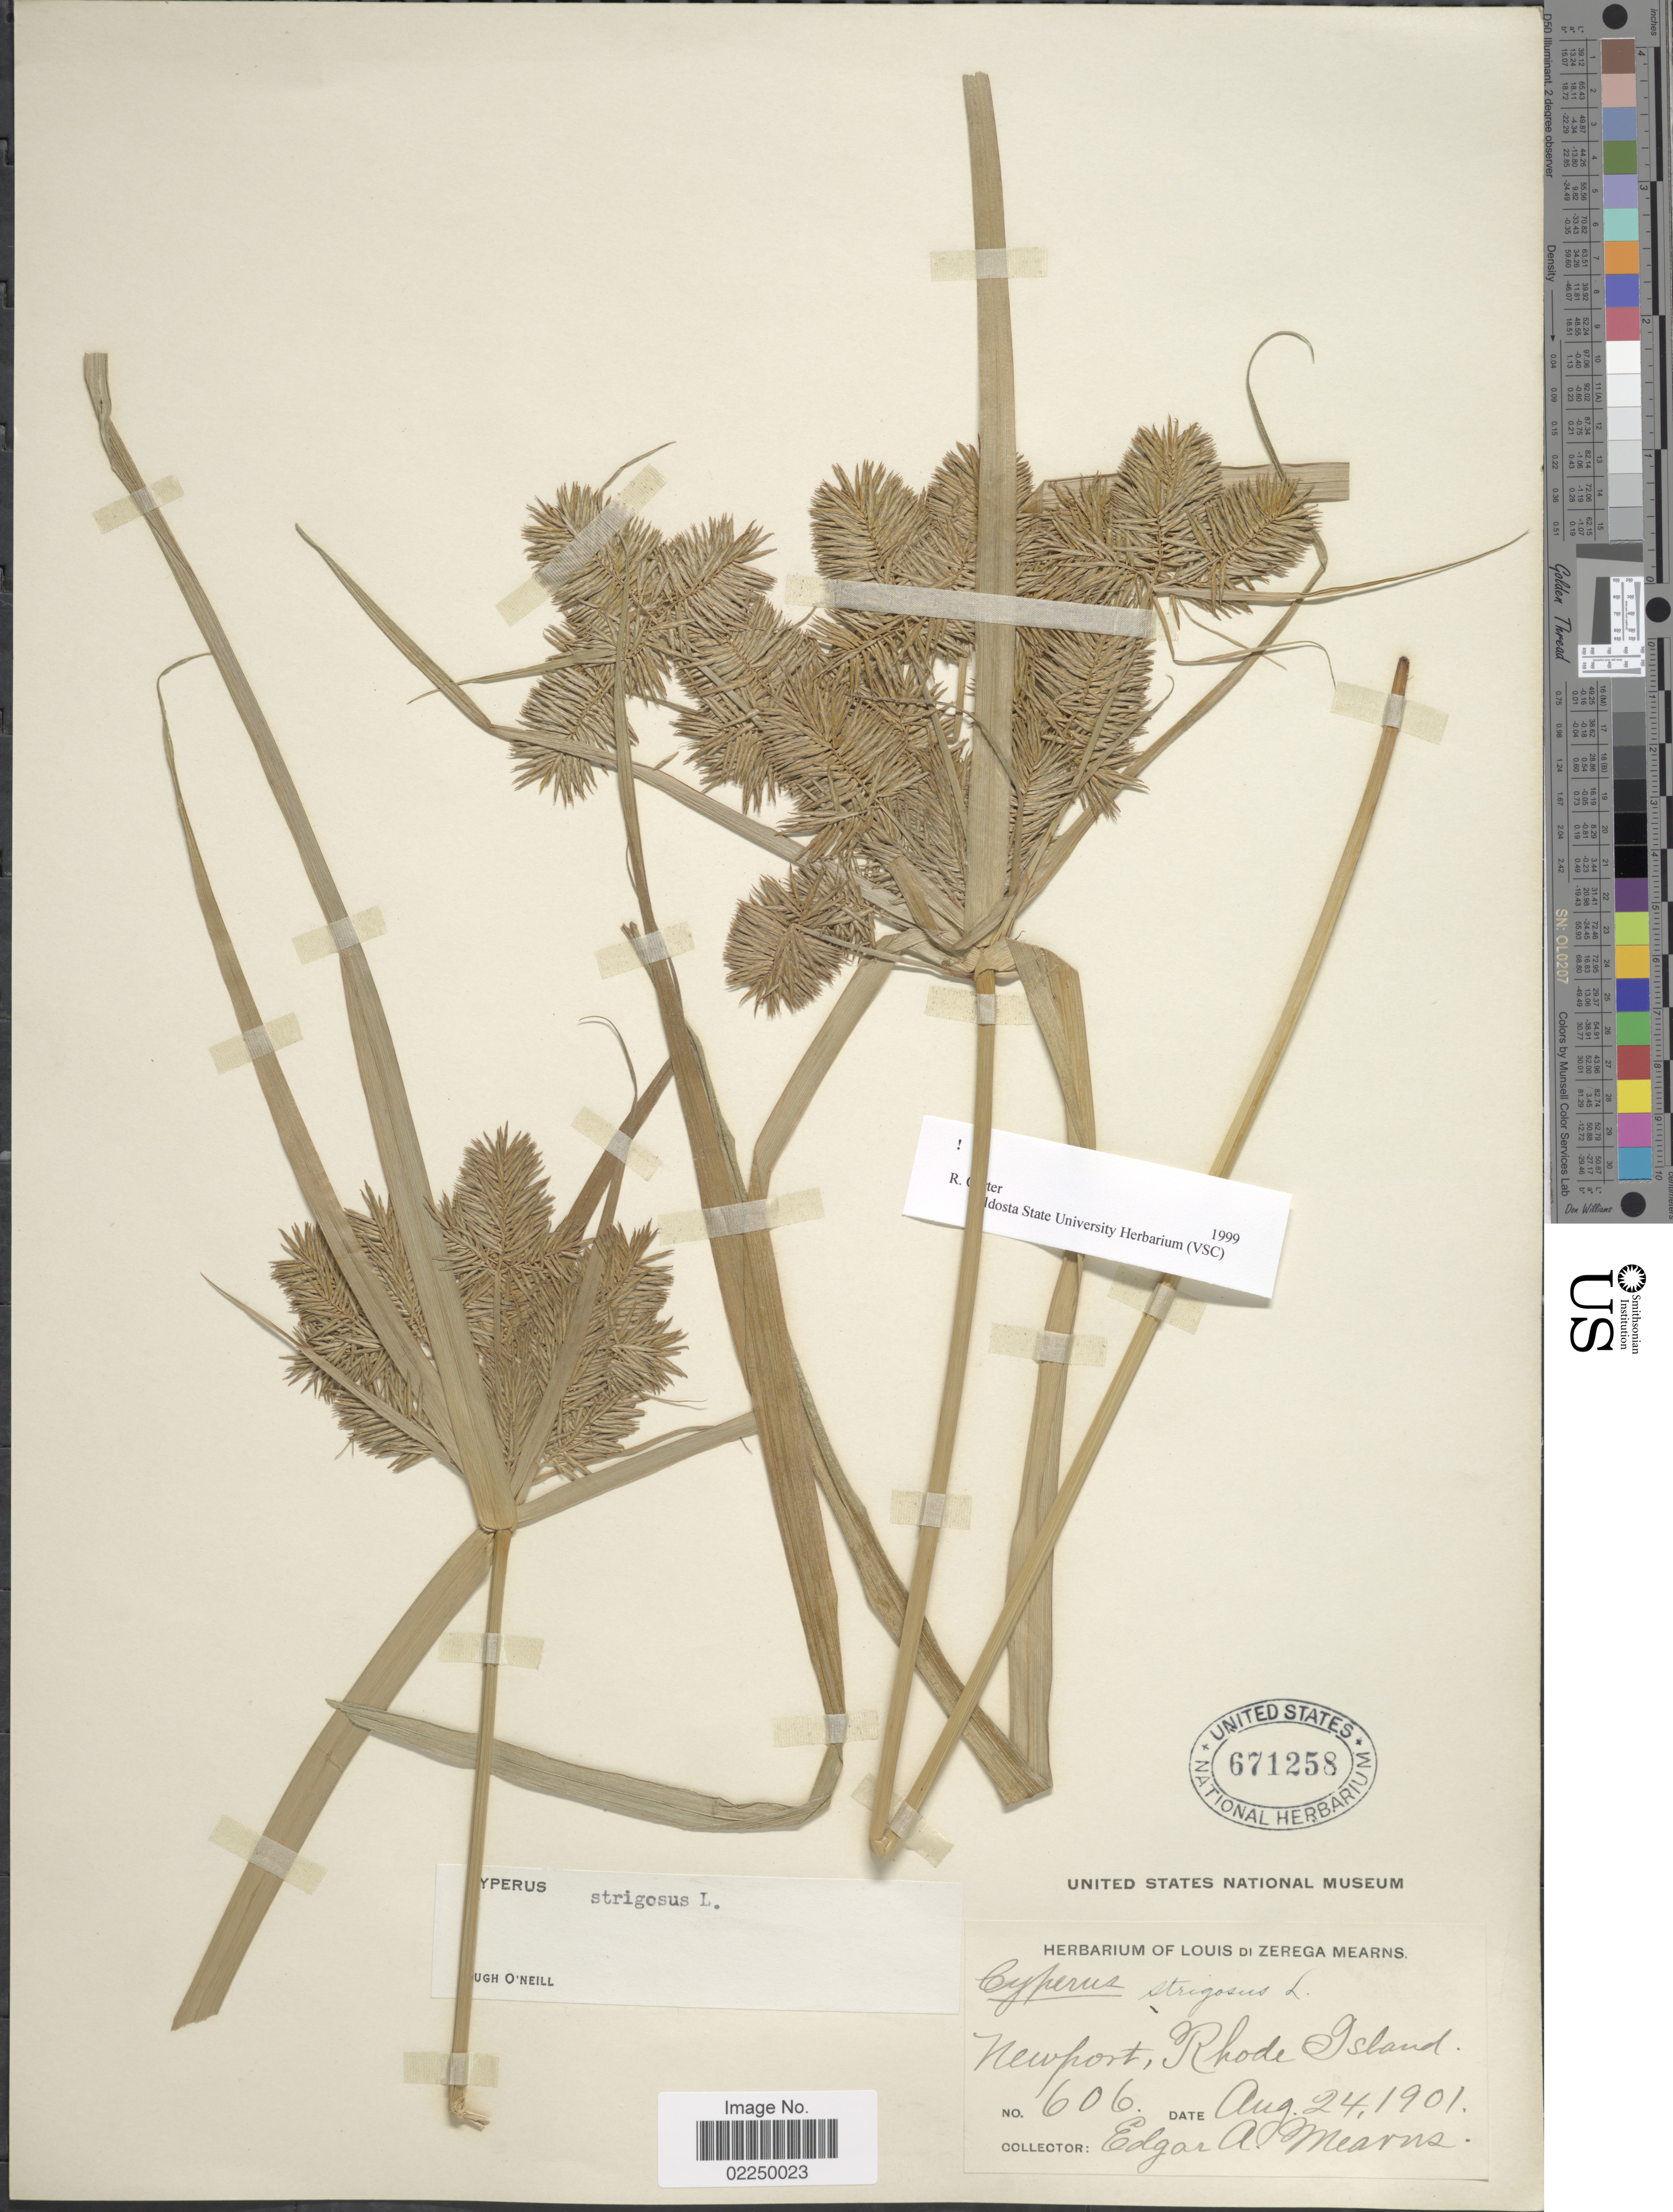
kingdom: Plantae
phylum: Tracheophyta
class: Liliopsida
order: Poales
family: Cyperaceae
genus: Cyperus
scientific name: Cyperus strigosus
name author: L.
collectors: E. A. Mearns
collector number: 606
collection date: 1901-08-24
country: United States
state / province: Rhode Island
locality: Newport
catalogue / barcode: US 671258